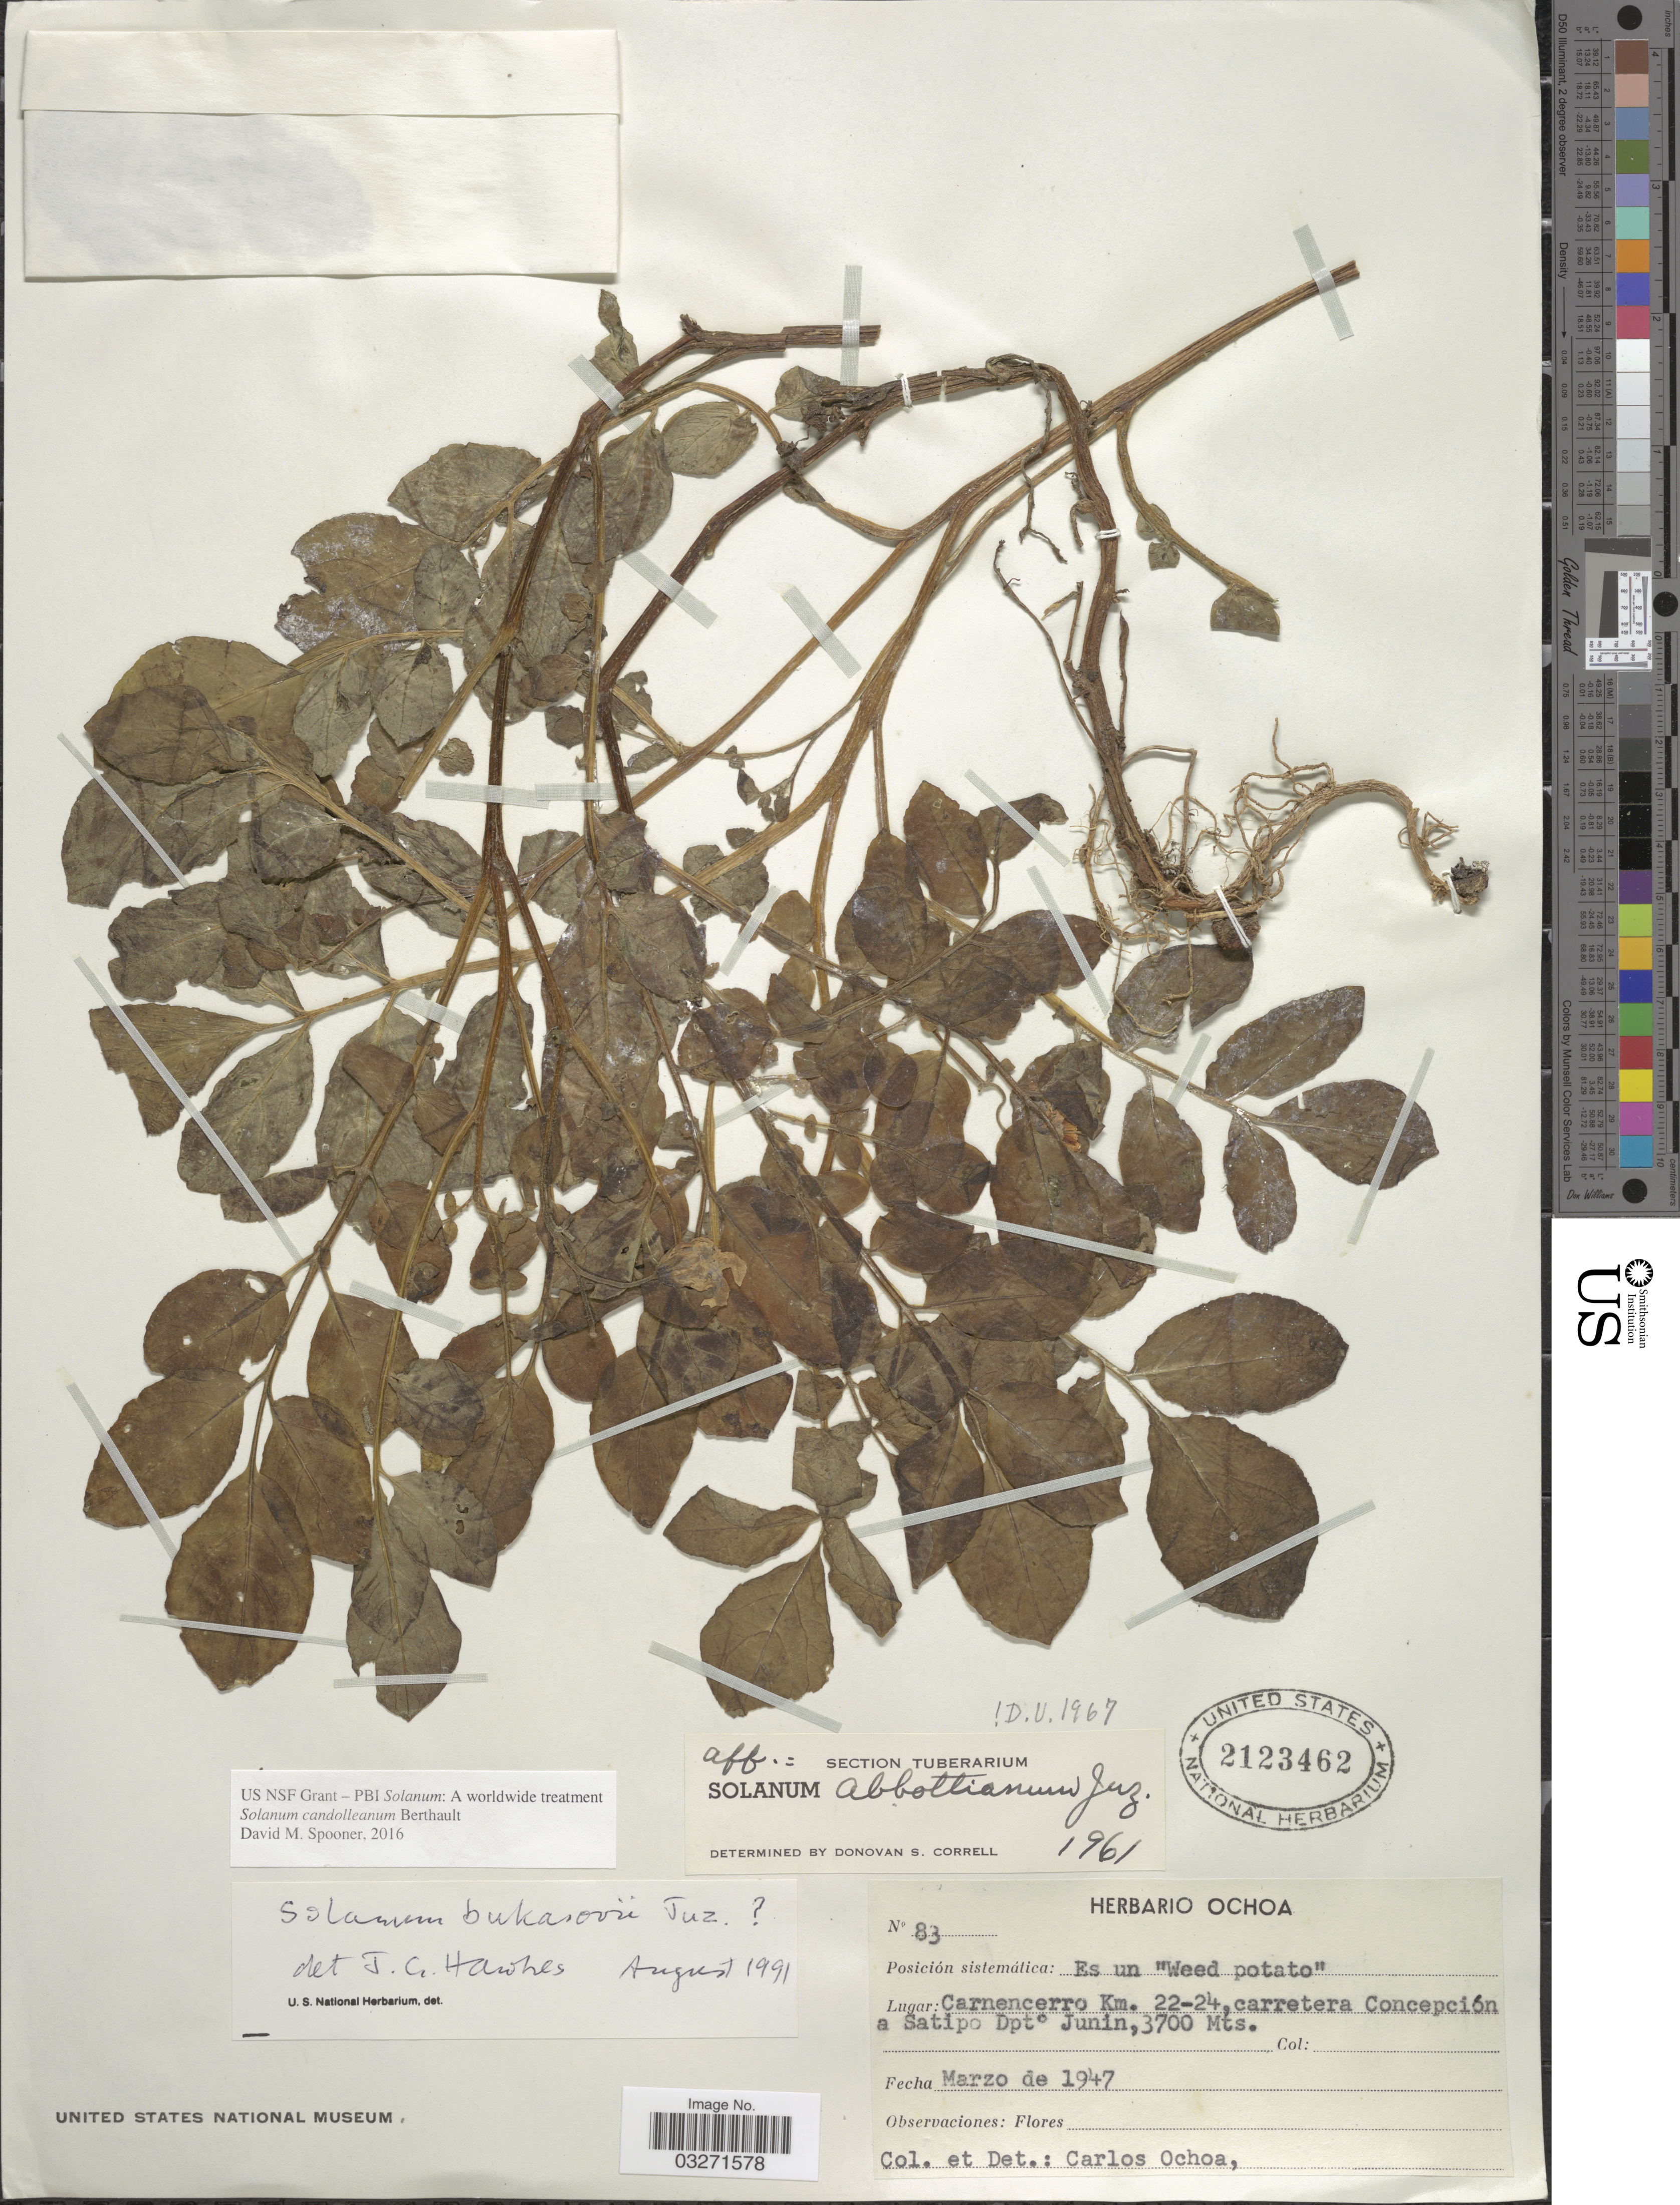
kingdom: Plantae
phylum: Tracheophyta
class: Magnoliopsida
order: Solanales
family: Solanaceae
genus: Solanum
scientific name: Solanum candolleanum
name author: Berthault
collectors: C. Ochoa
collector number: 83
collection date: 1947-03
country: Peru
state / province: Junín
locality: Carnencerro Km. 22-24, carretera Concepción a Satipo Dto Junin.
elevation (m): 3700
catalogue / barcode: US 2123462